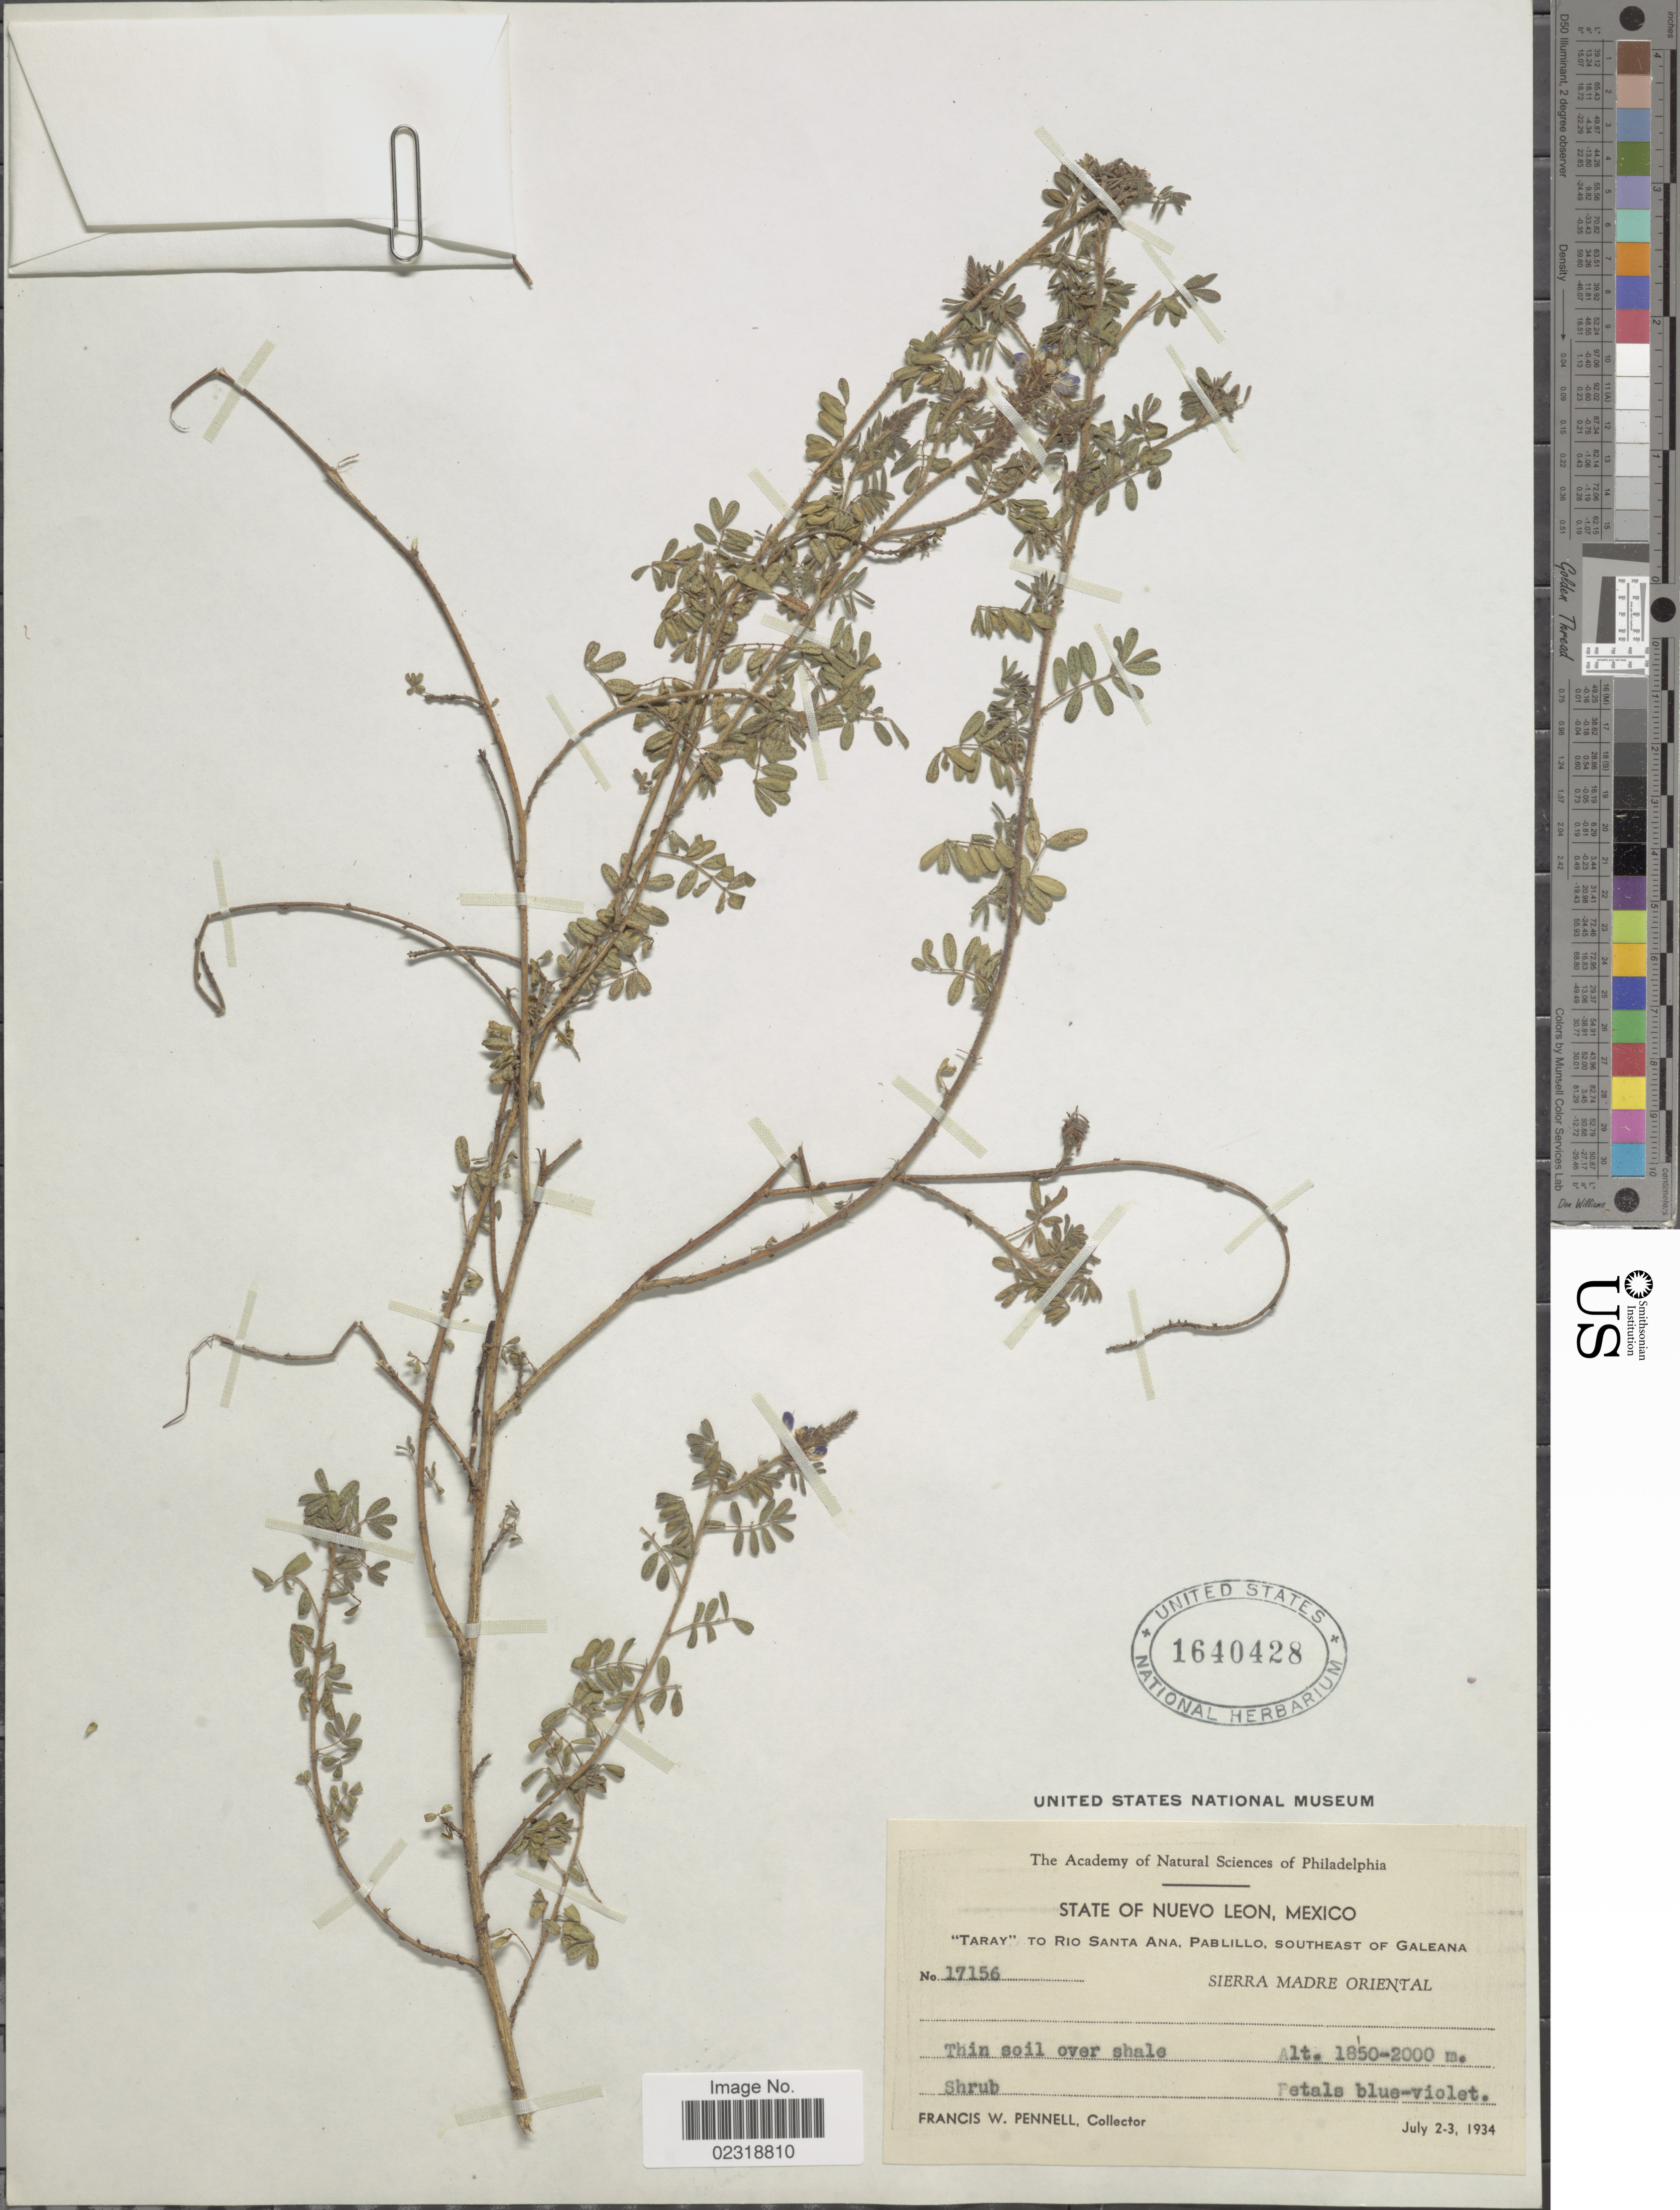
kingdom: Plantae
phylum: Tracheophyta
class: Magnoliopsida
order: Fabales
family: Fabaceae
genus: Dalea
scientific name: Dalea bicolor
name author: Humb. & Bonpl. ex Willd.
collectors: F. W. Pennell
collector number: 17156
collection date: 1934-07-02/1934-07-03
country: Mexico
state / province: Nuevo León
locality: Taray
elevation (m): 1850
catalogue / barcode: US 1640428